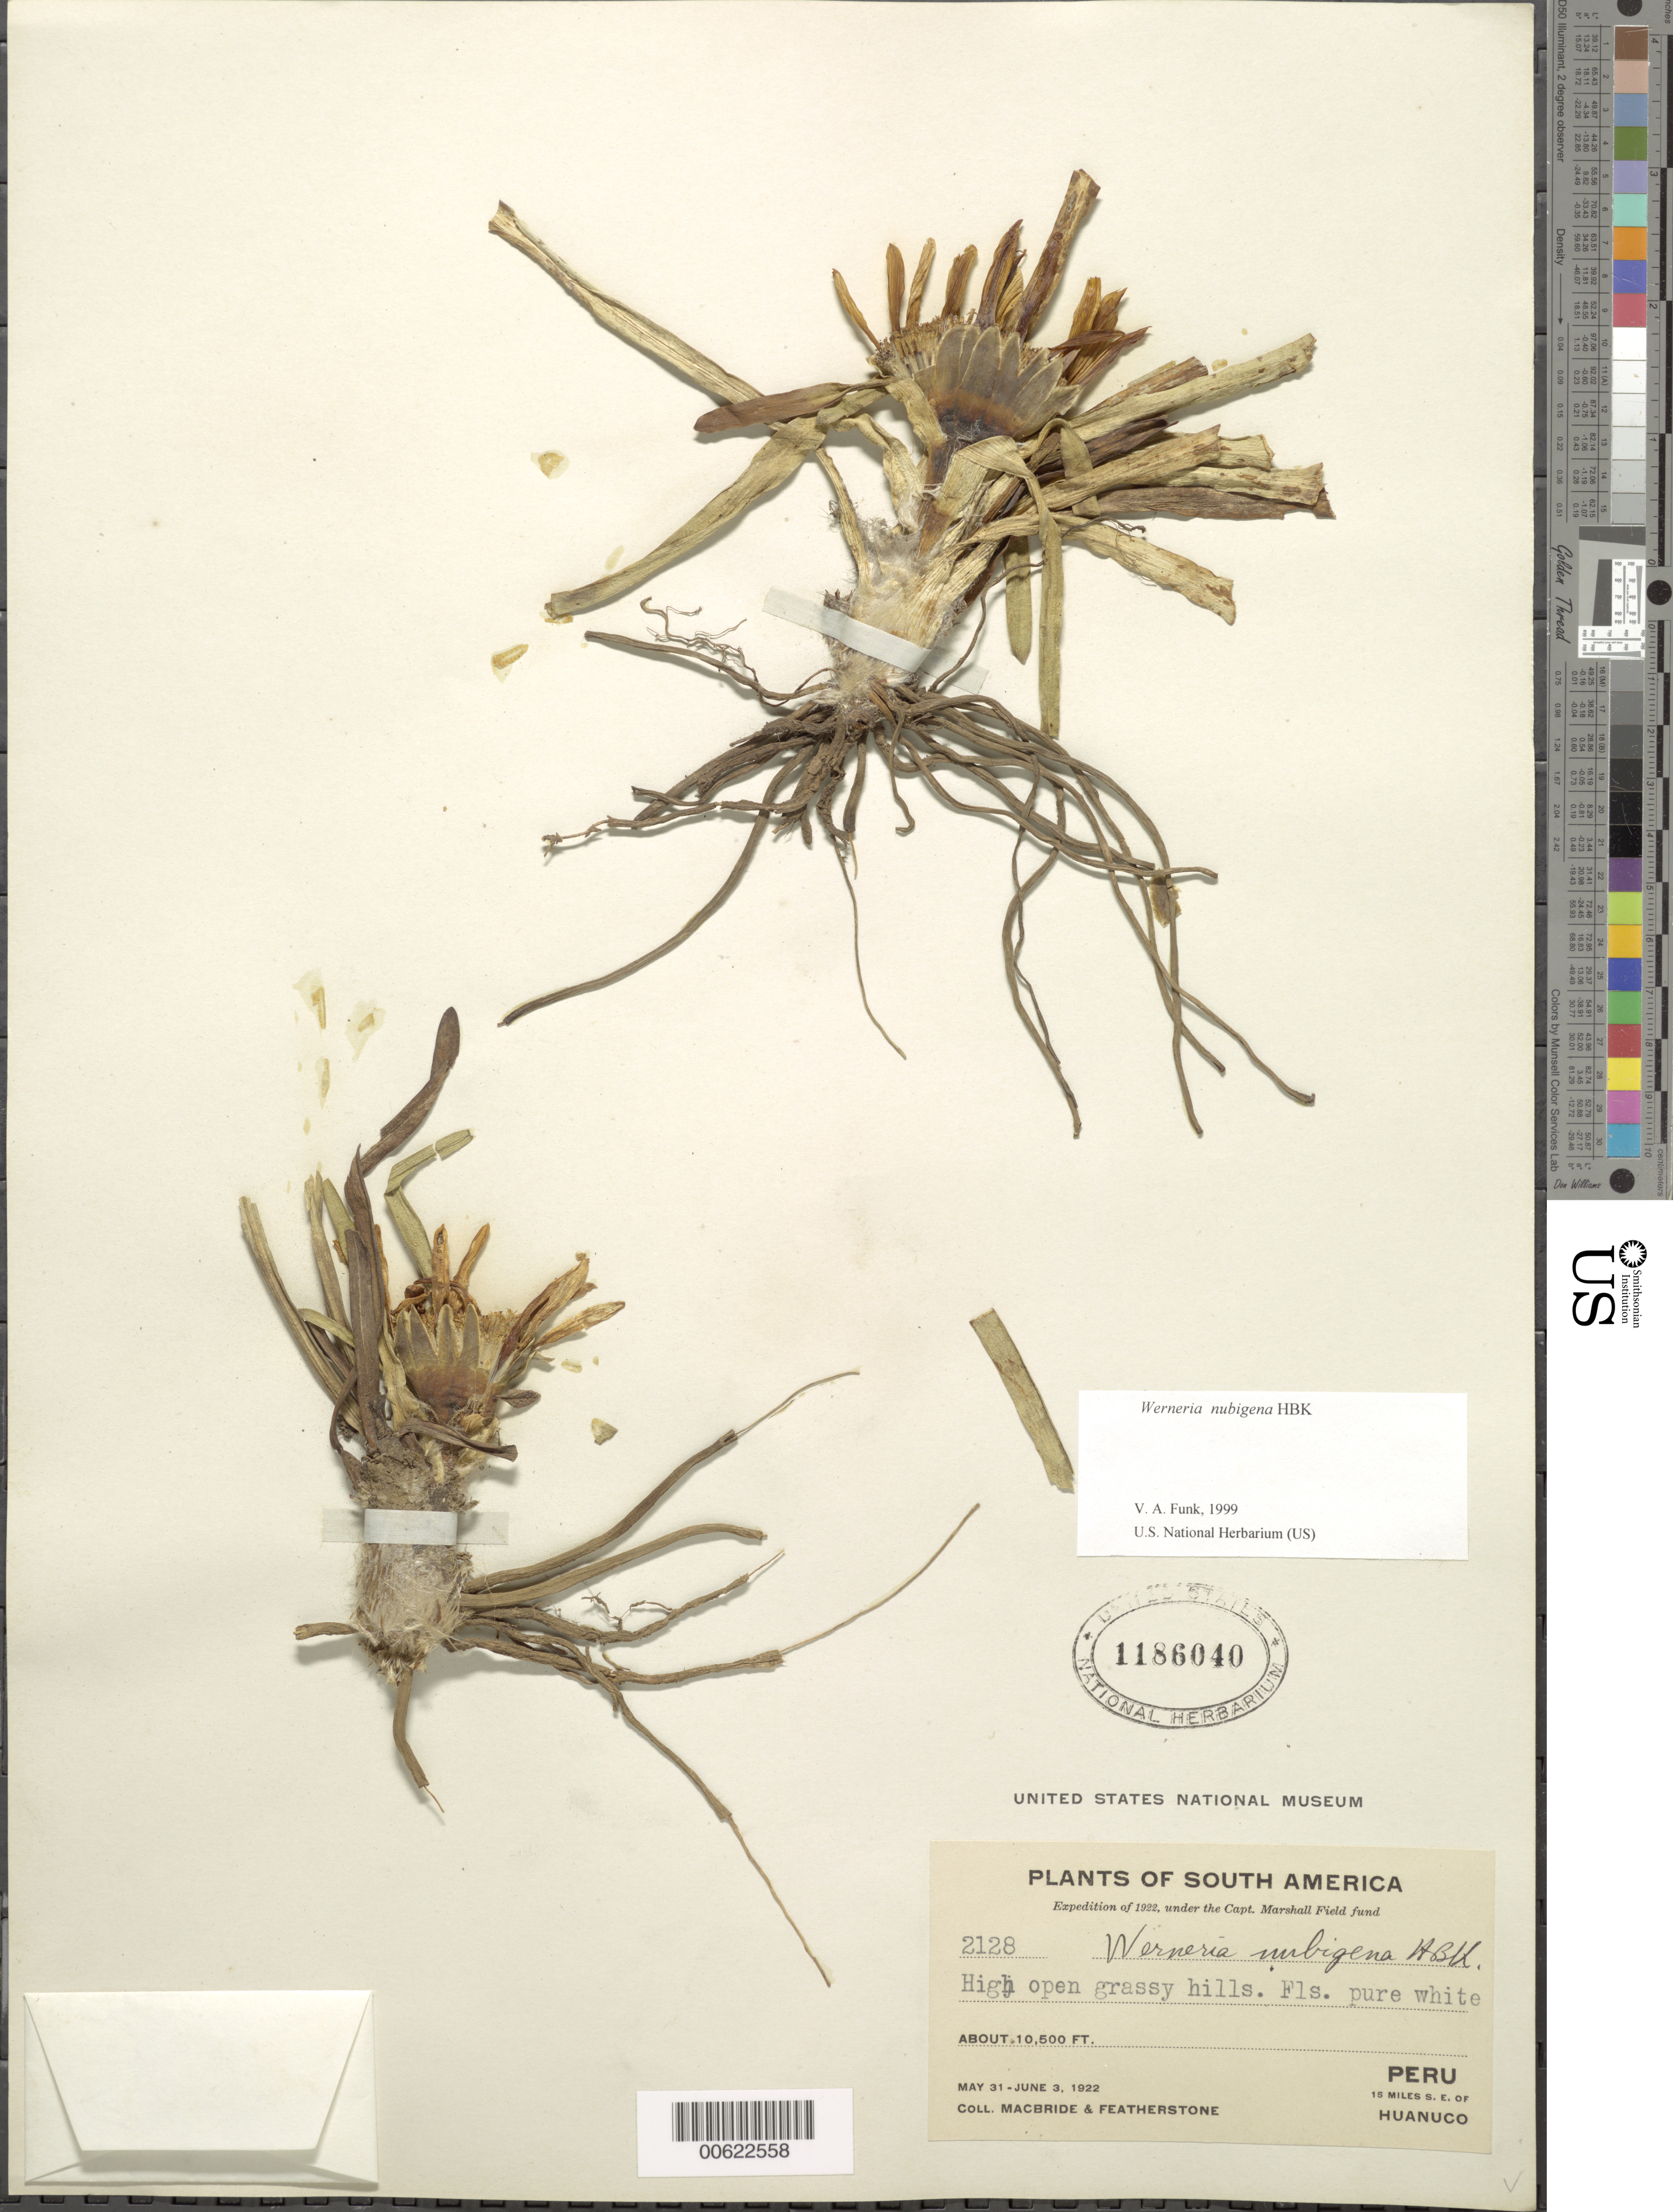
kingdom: Plantae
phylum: Tracheophyta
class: Magnoliopsida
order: Asterales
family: Asteraceae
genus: Werneria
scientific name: Werneria nubigena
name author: Kunth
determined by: Funk, Vicki A., (BOT), Smithsonian Institution - National Museum of Natural History (UNITED STATES)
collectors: J. F. Macbride & W. Featherstone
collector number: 2128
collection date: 1922-05-31/1922-06-03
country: Peru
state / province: Huánuco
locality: Huánuco, 15 miles SE of [coords are for Huanuco are 9 55S, 76 14W and, 15 km SE = about 9 58, 76 11W, in subdistr Huanuco]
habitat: HIgh open grassy hills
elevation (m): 32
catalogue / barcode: US 1186040